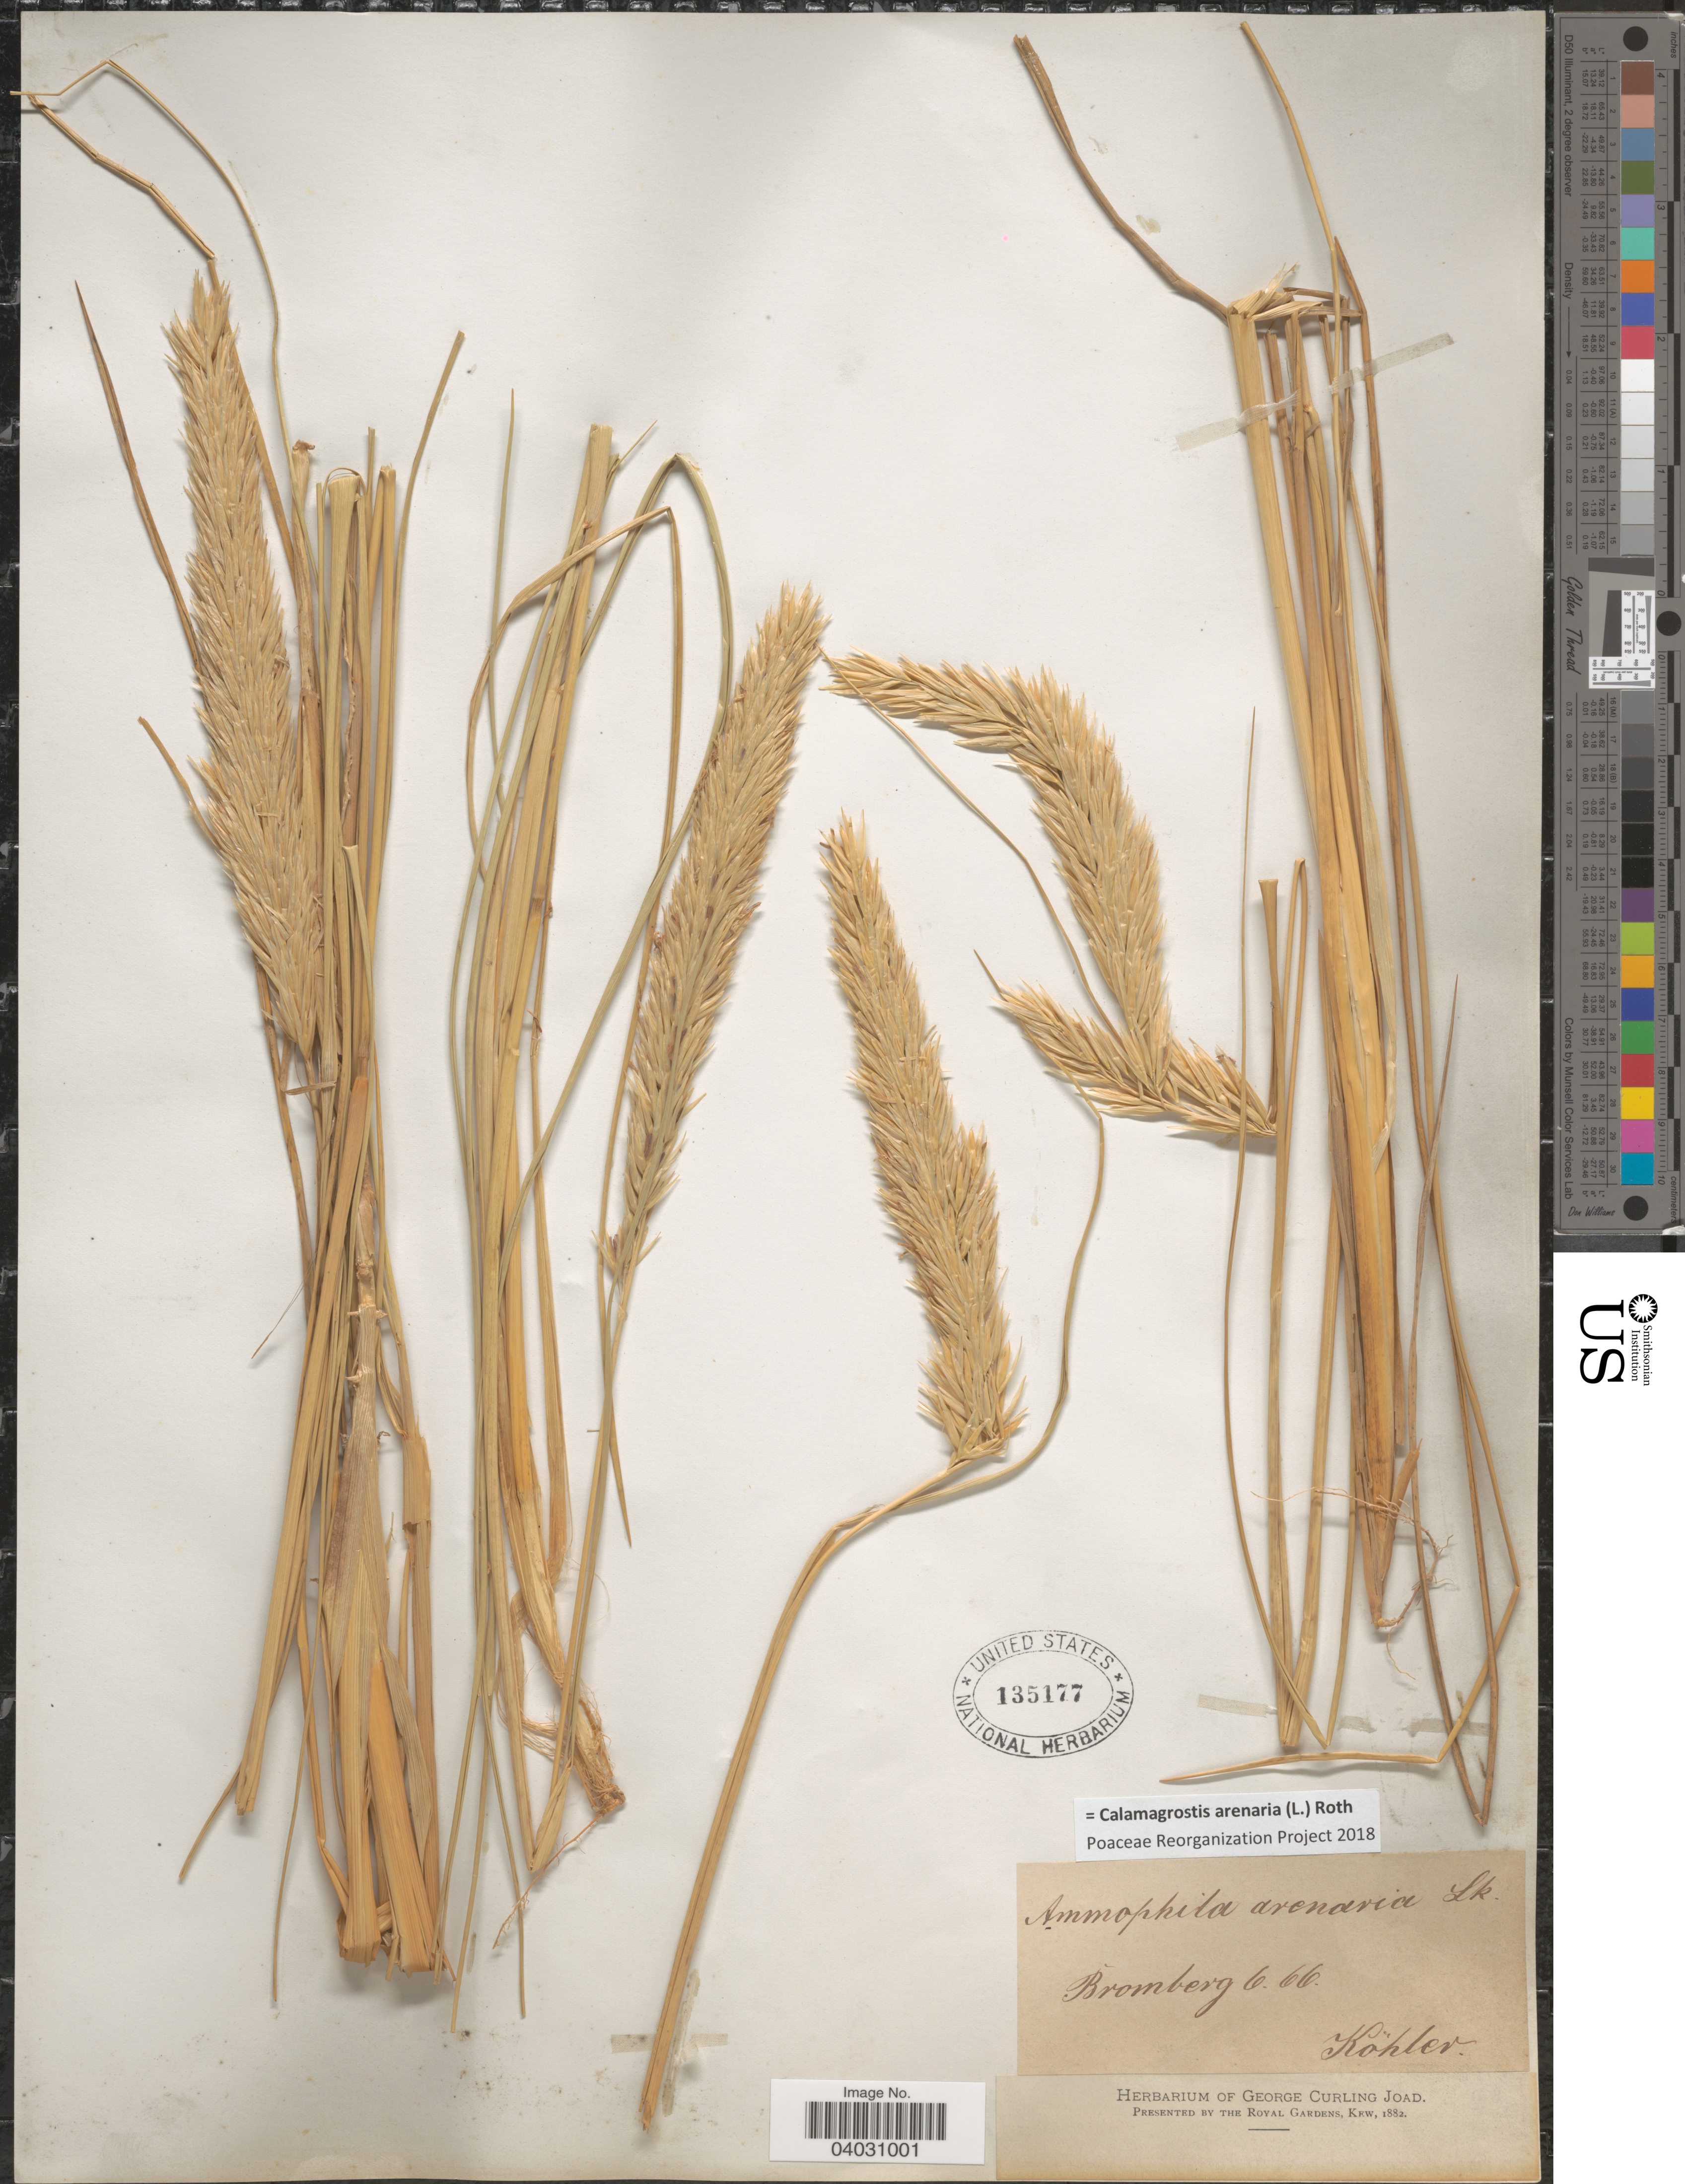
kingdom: Plantae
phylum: Tracheophyta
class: Liliopsida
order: Poales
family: Poaceae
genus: Calamagrostis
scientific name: Calamagrostis arenaria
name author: (L.) Roth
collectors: Köhler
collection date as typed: Transcribed d/m/y: /6/66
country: Poland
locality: Bromberg.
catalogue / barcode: US 135177